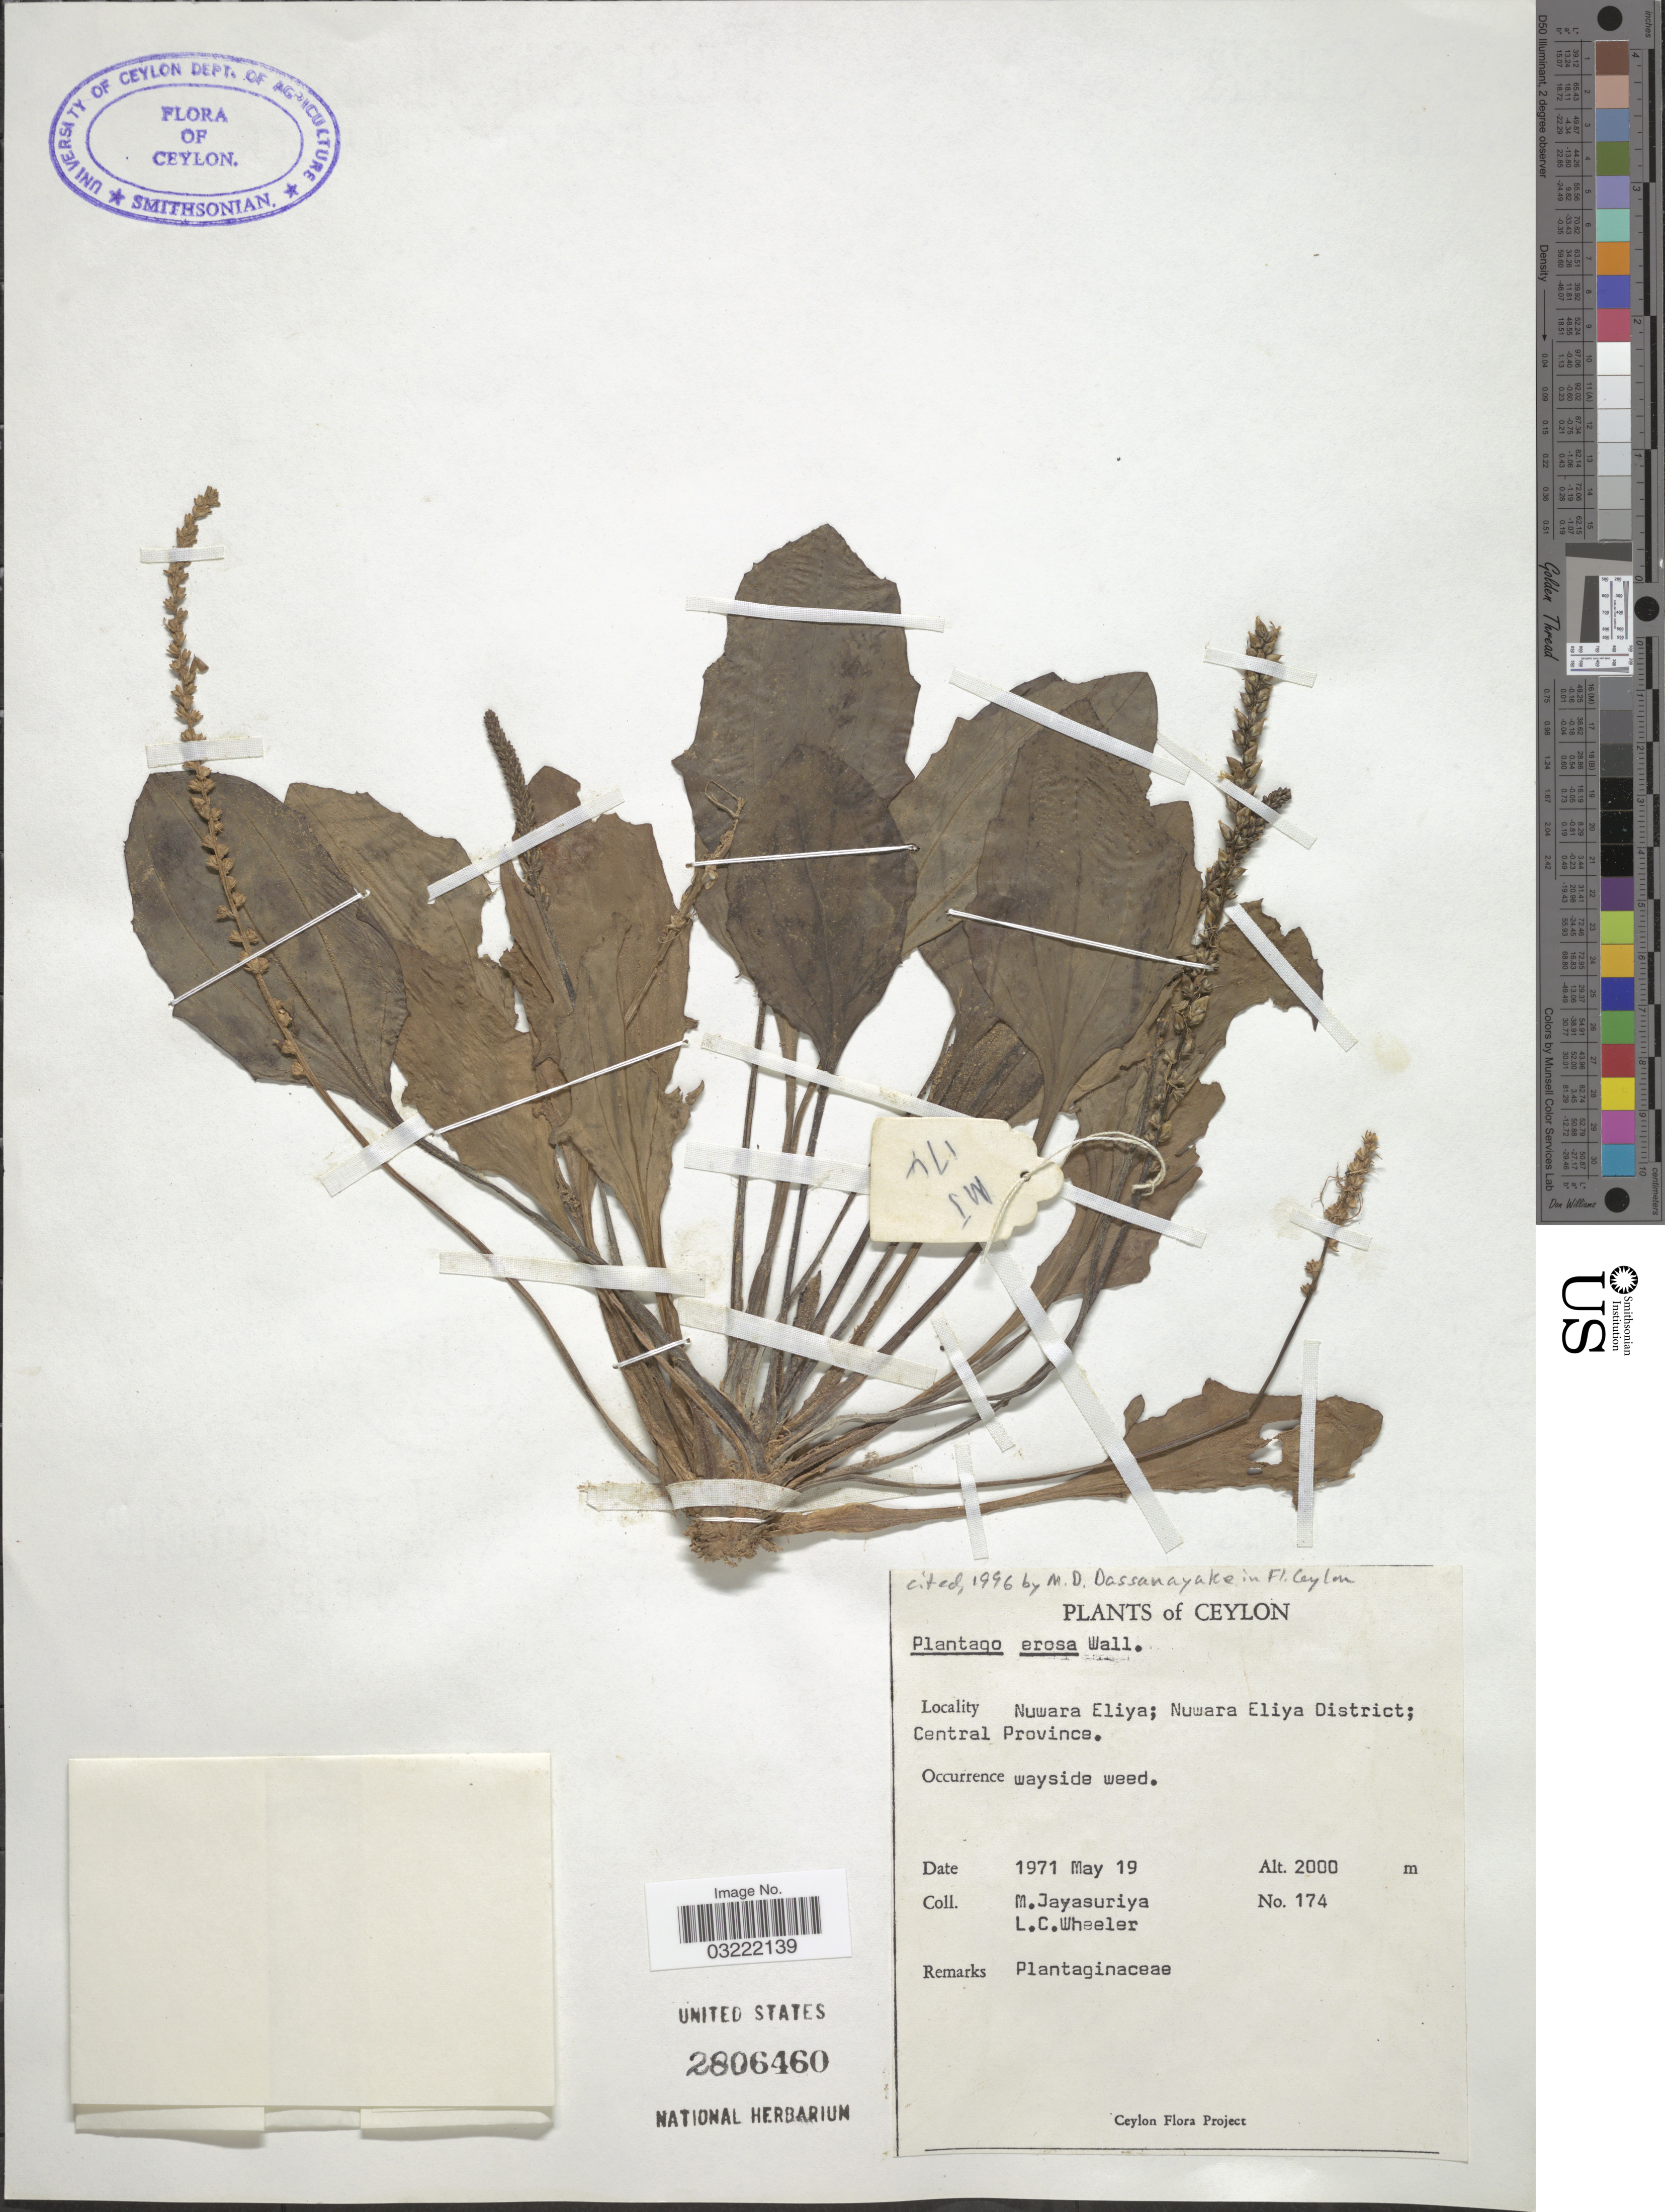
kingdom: Plantae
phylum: Tracheophyta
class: Magnoliopsida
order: Lamiales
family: Plantaginaceae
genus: Plantago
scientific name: Plantago erosa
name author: Wall.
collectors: M. Jayasuriya & L. C. Wheeler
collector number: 174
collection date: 1971-05-19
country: Sri Lanka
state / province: Central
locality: Ceylon. Nuwara Eliya; Nuwara Eliya District.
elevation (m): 2000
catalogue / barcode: US 2806460